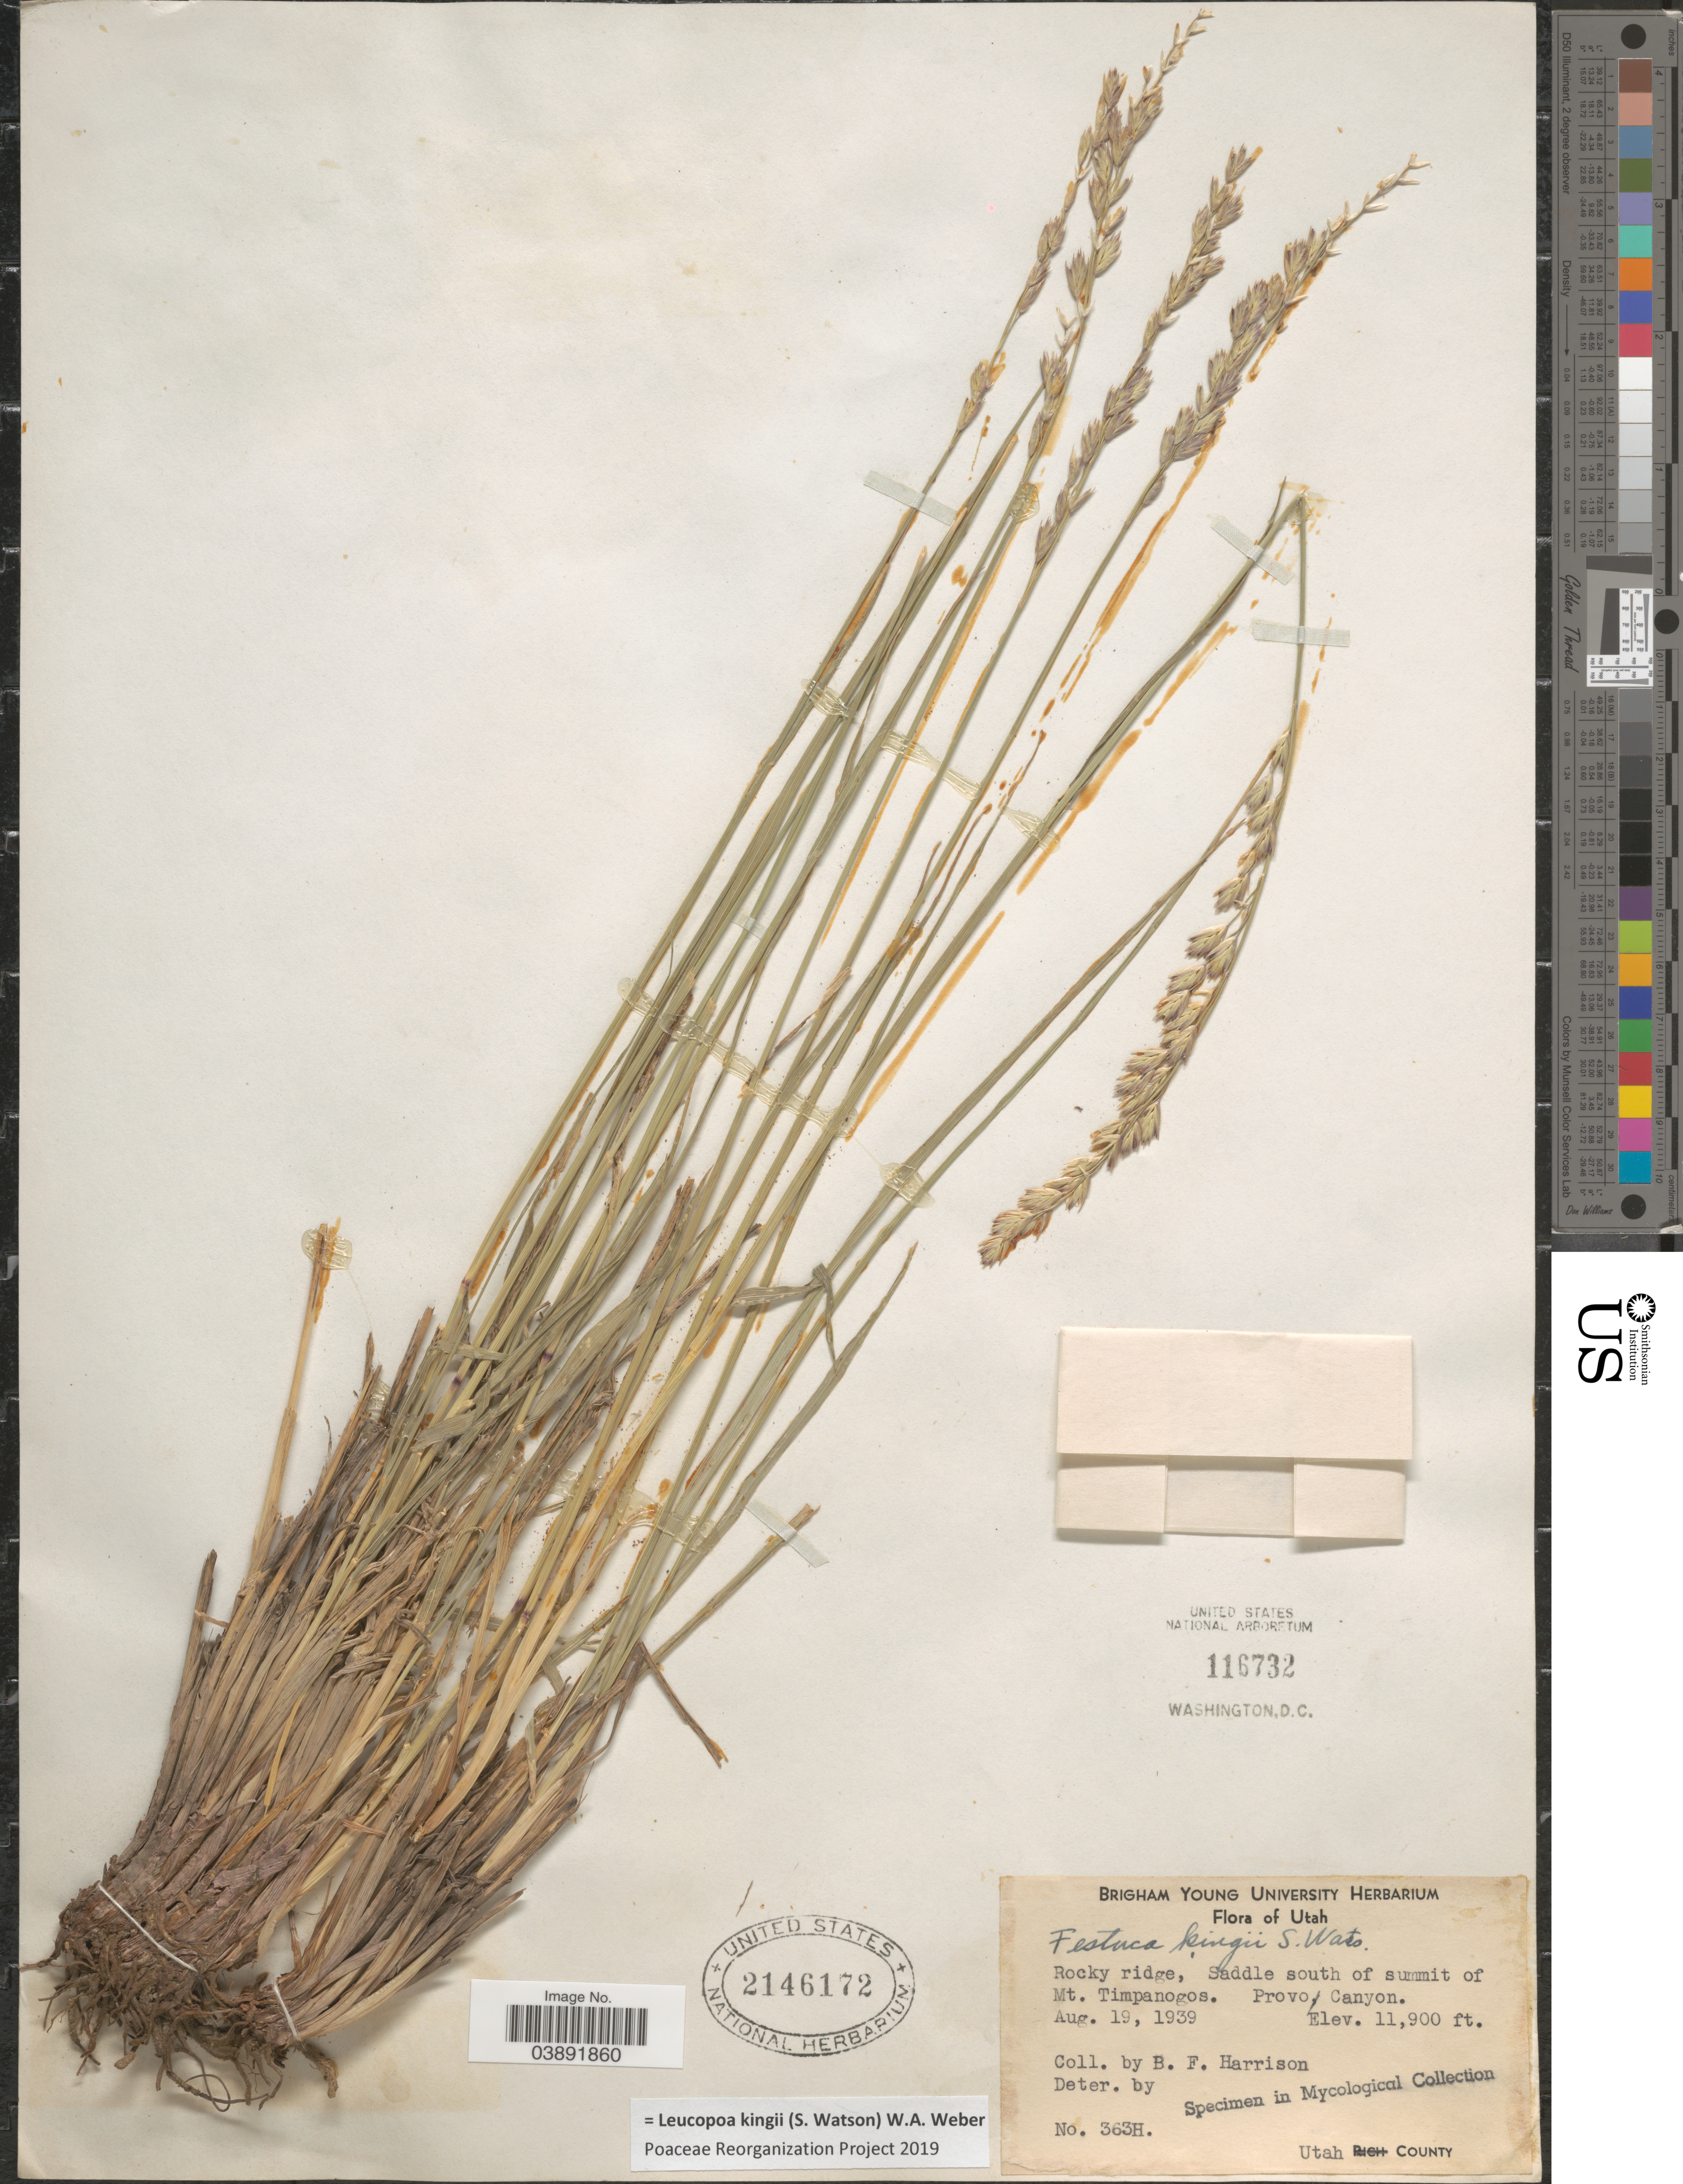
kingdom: Plantae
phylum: Tracheophyta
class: Liliopsida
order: Poales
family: Poaceae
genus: Hesperochloa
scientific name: Hesperochloa kingii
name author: (S. Watson) Rydb.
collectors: B. F. Harrison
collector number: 363H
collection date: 1939-08-19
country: United States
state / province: Utah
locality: Rocky ridge, Saddle south of summit of Mt. Timpanogos. Provo Canyon. Utah County.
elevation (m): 3627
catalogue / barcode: US 2146172